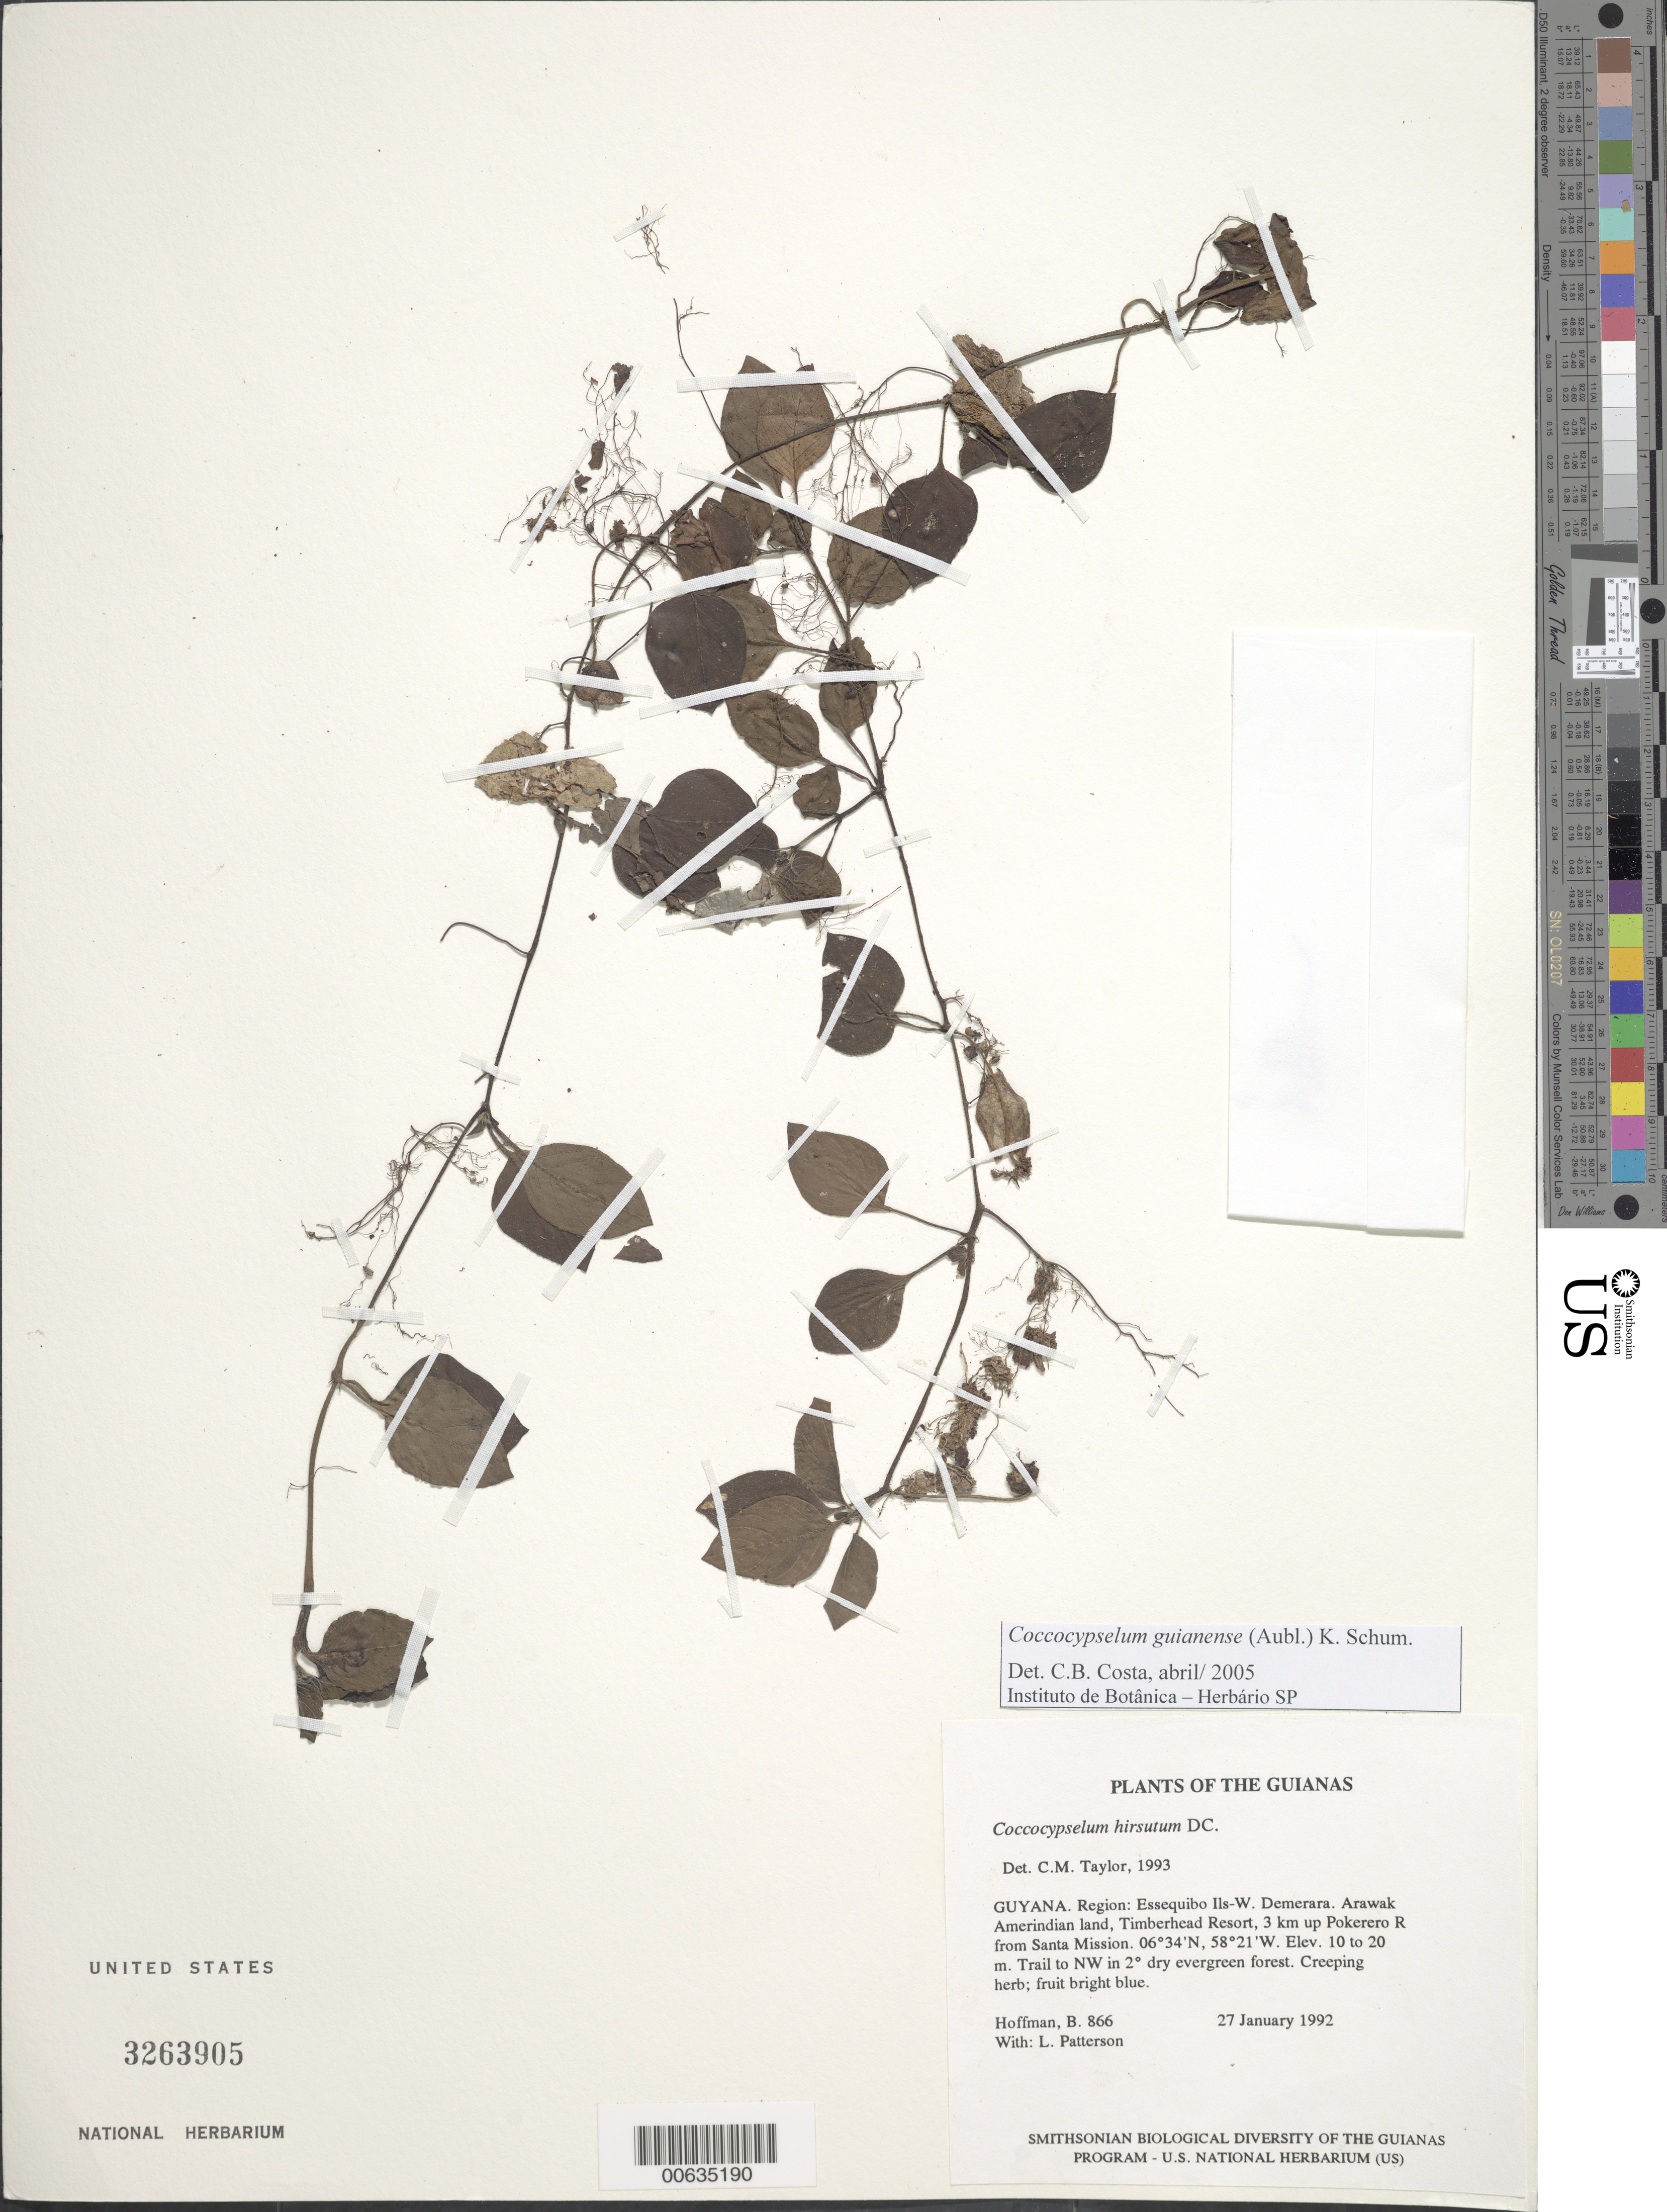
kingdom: Plantae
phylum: Tracheophyta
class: Magnoliopsida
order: Gentianales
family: Rubiaceae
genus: Coccocypselum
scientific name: Coccocypselum guianense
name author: (Aubl.) K. Schum.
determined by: Costa, C. B.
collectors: B. Hoffman & L. Patterson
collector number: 866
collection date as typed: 27 January 1992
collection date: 1992-01-27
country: Guyana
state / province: Essequibo Isl-W. Demerara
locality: Arawak Amerindian land, Timberhead Resort, 3 km up Pokerero River from Santa Mission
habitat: Trail to NW in secondary dry evergreen forest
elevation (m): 10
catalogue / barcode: US 3263905